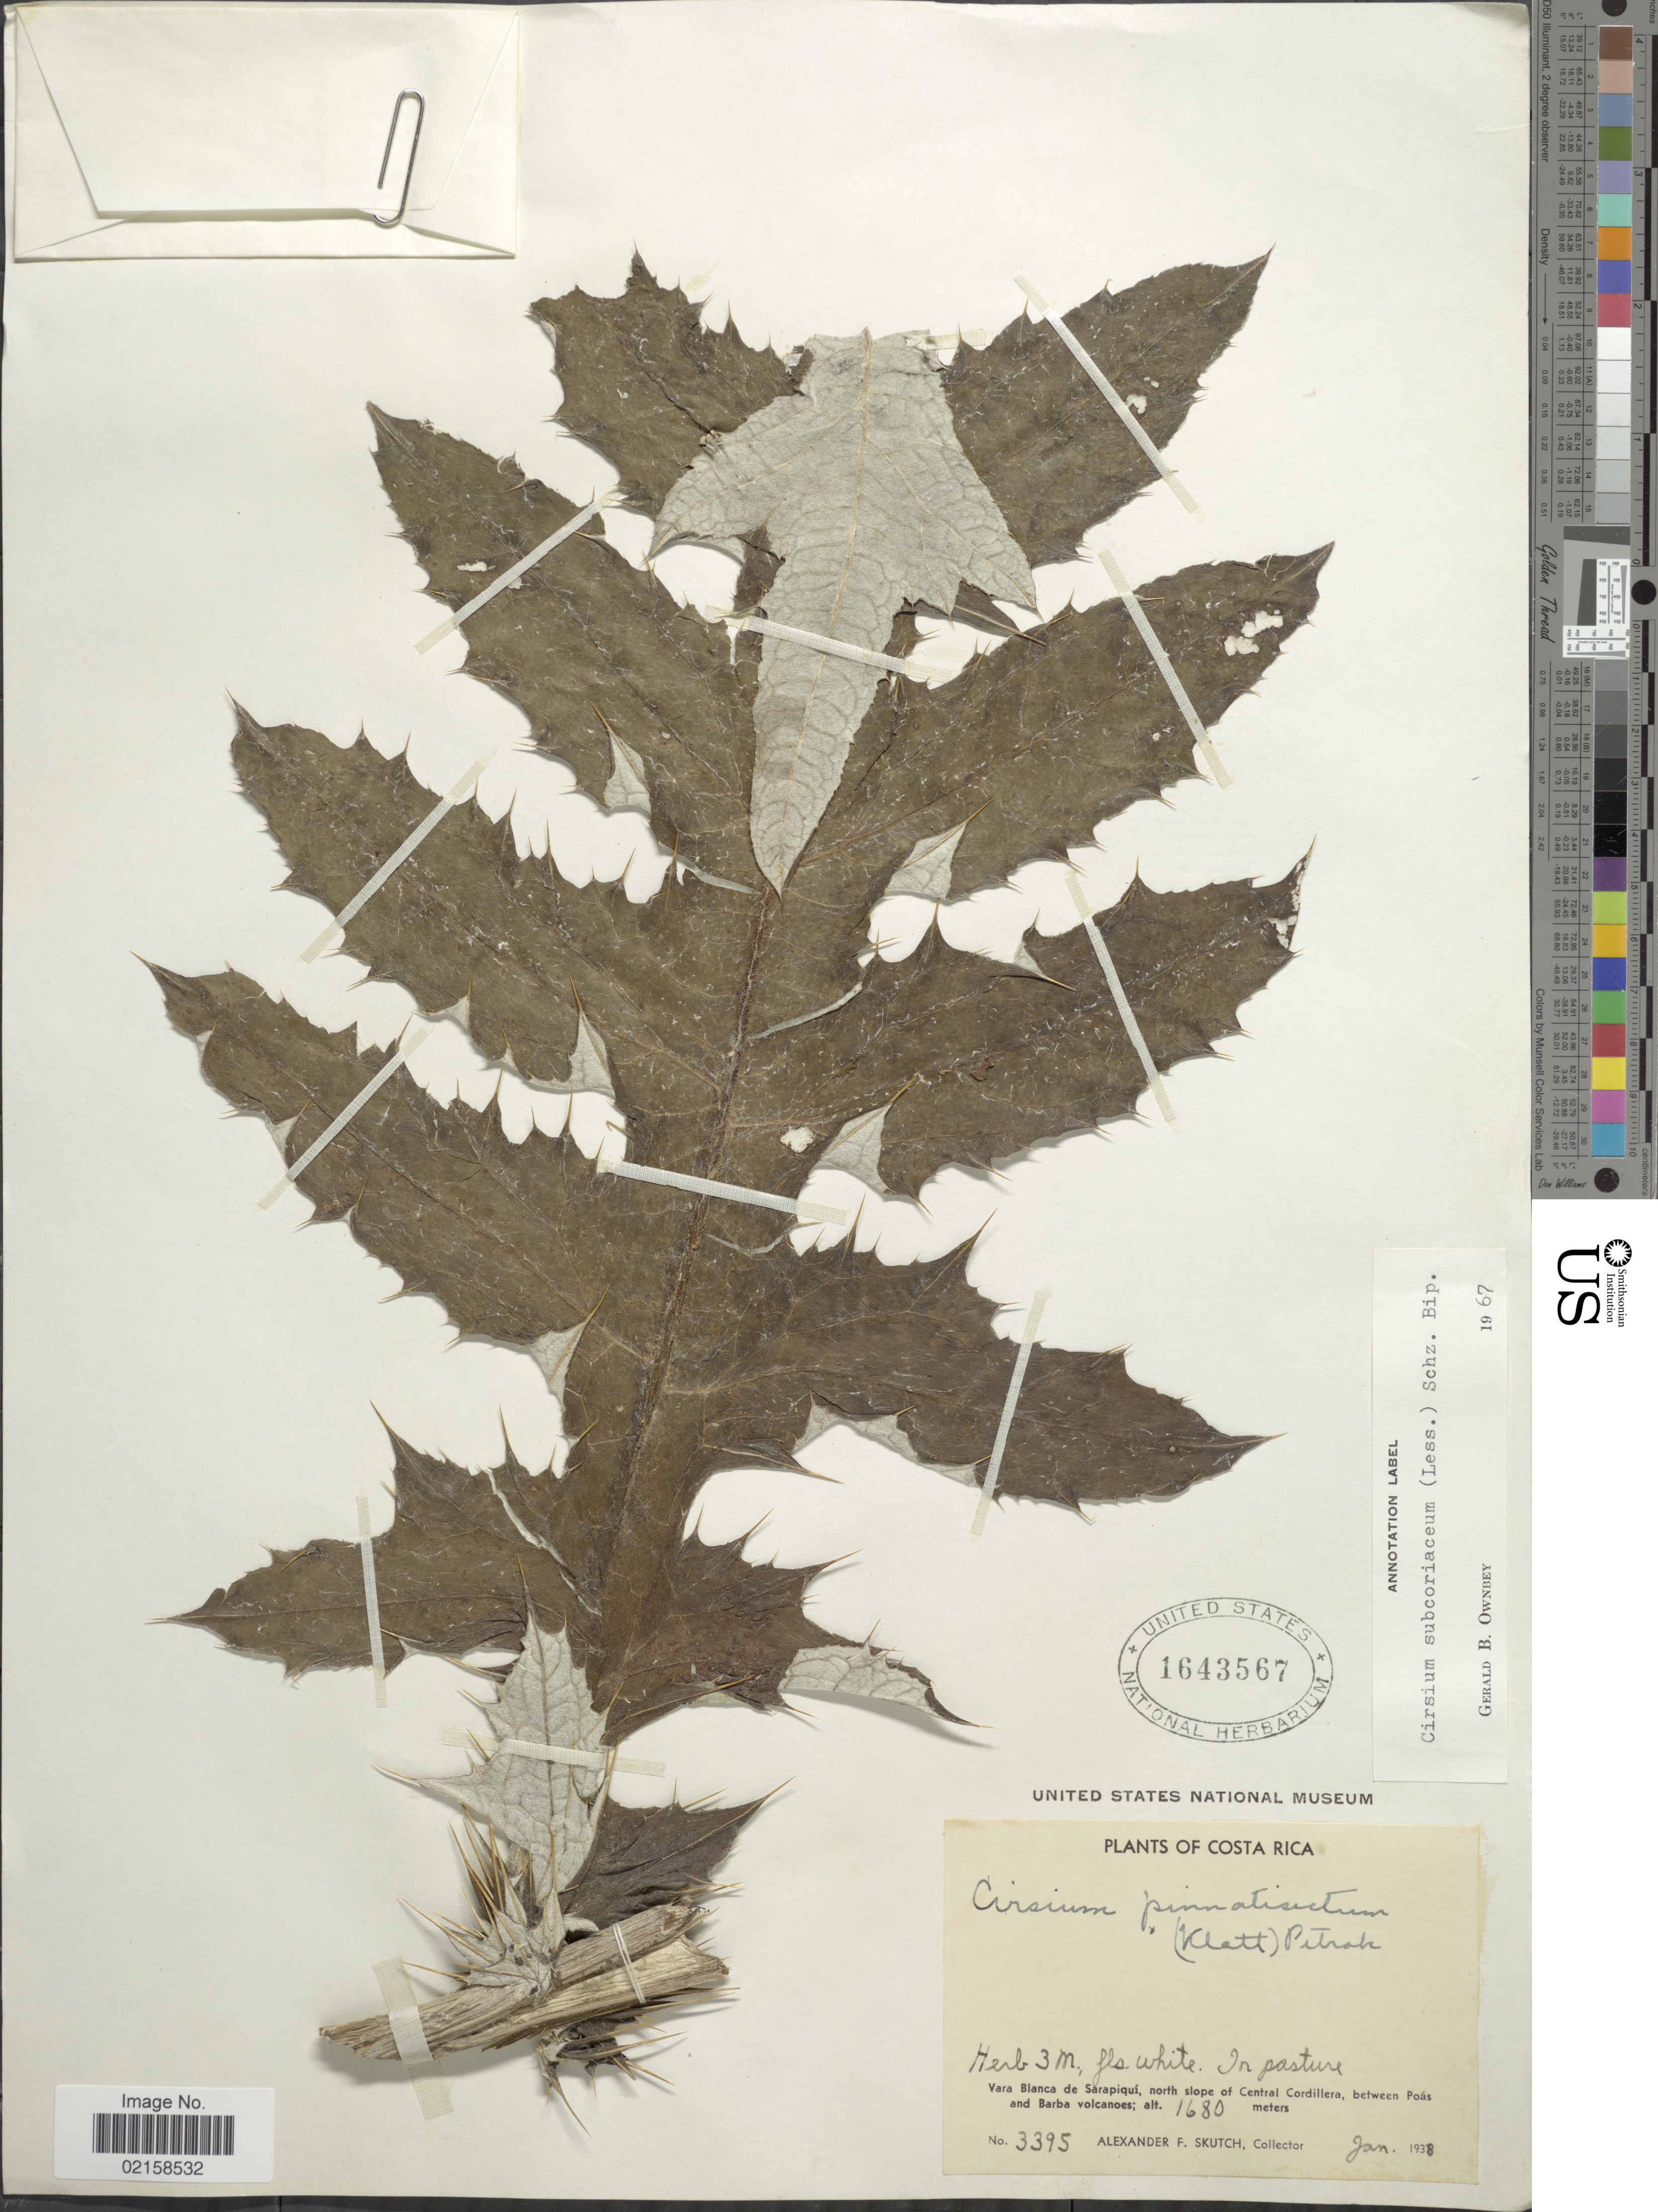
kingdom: Plantae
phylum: Tracheophyta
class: Magnoliopsida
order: Asterales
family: Asteraceae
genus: Cirsium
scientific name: Cirsium subcoriaceum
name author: (Less.) Sch. Bip.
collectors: A. F. Skutch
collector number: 3395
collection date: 1938-01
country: Costa Rica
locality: Vara Blanca de Sarapiqui, north slope of Central Cordillera, between Poas and Barba volcanoes.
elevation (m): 1680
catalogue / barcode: US 1643567